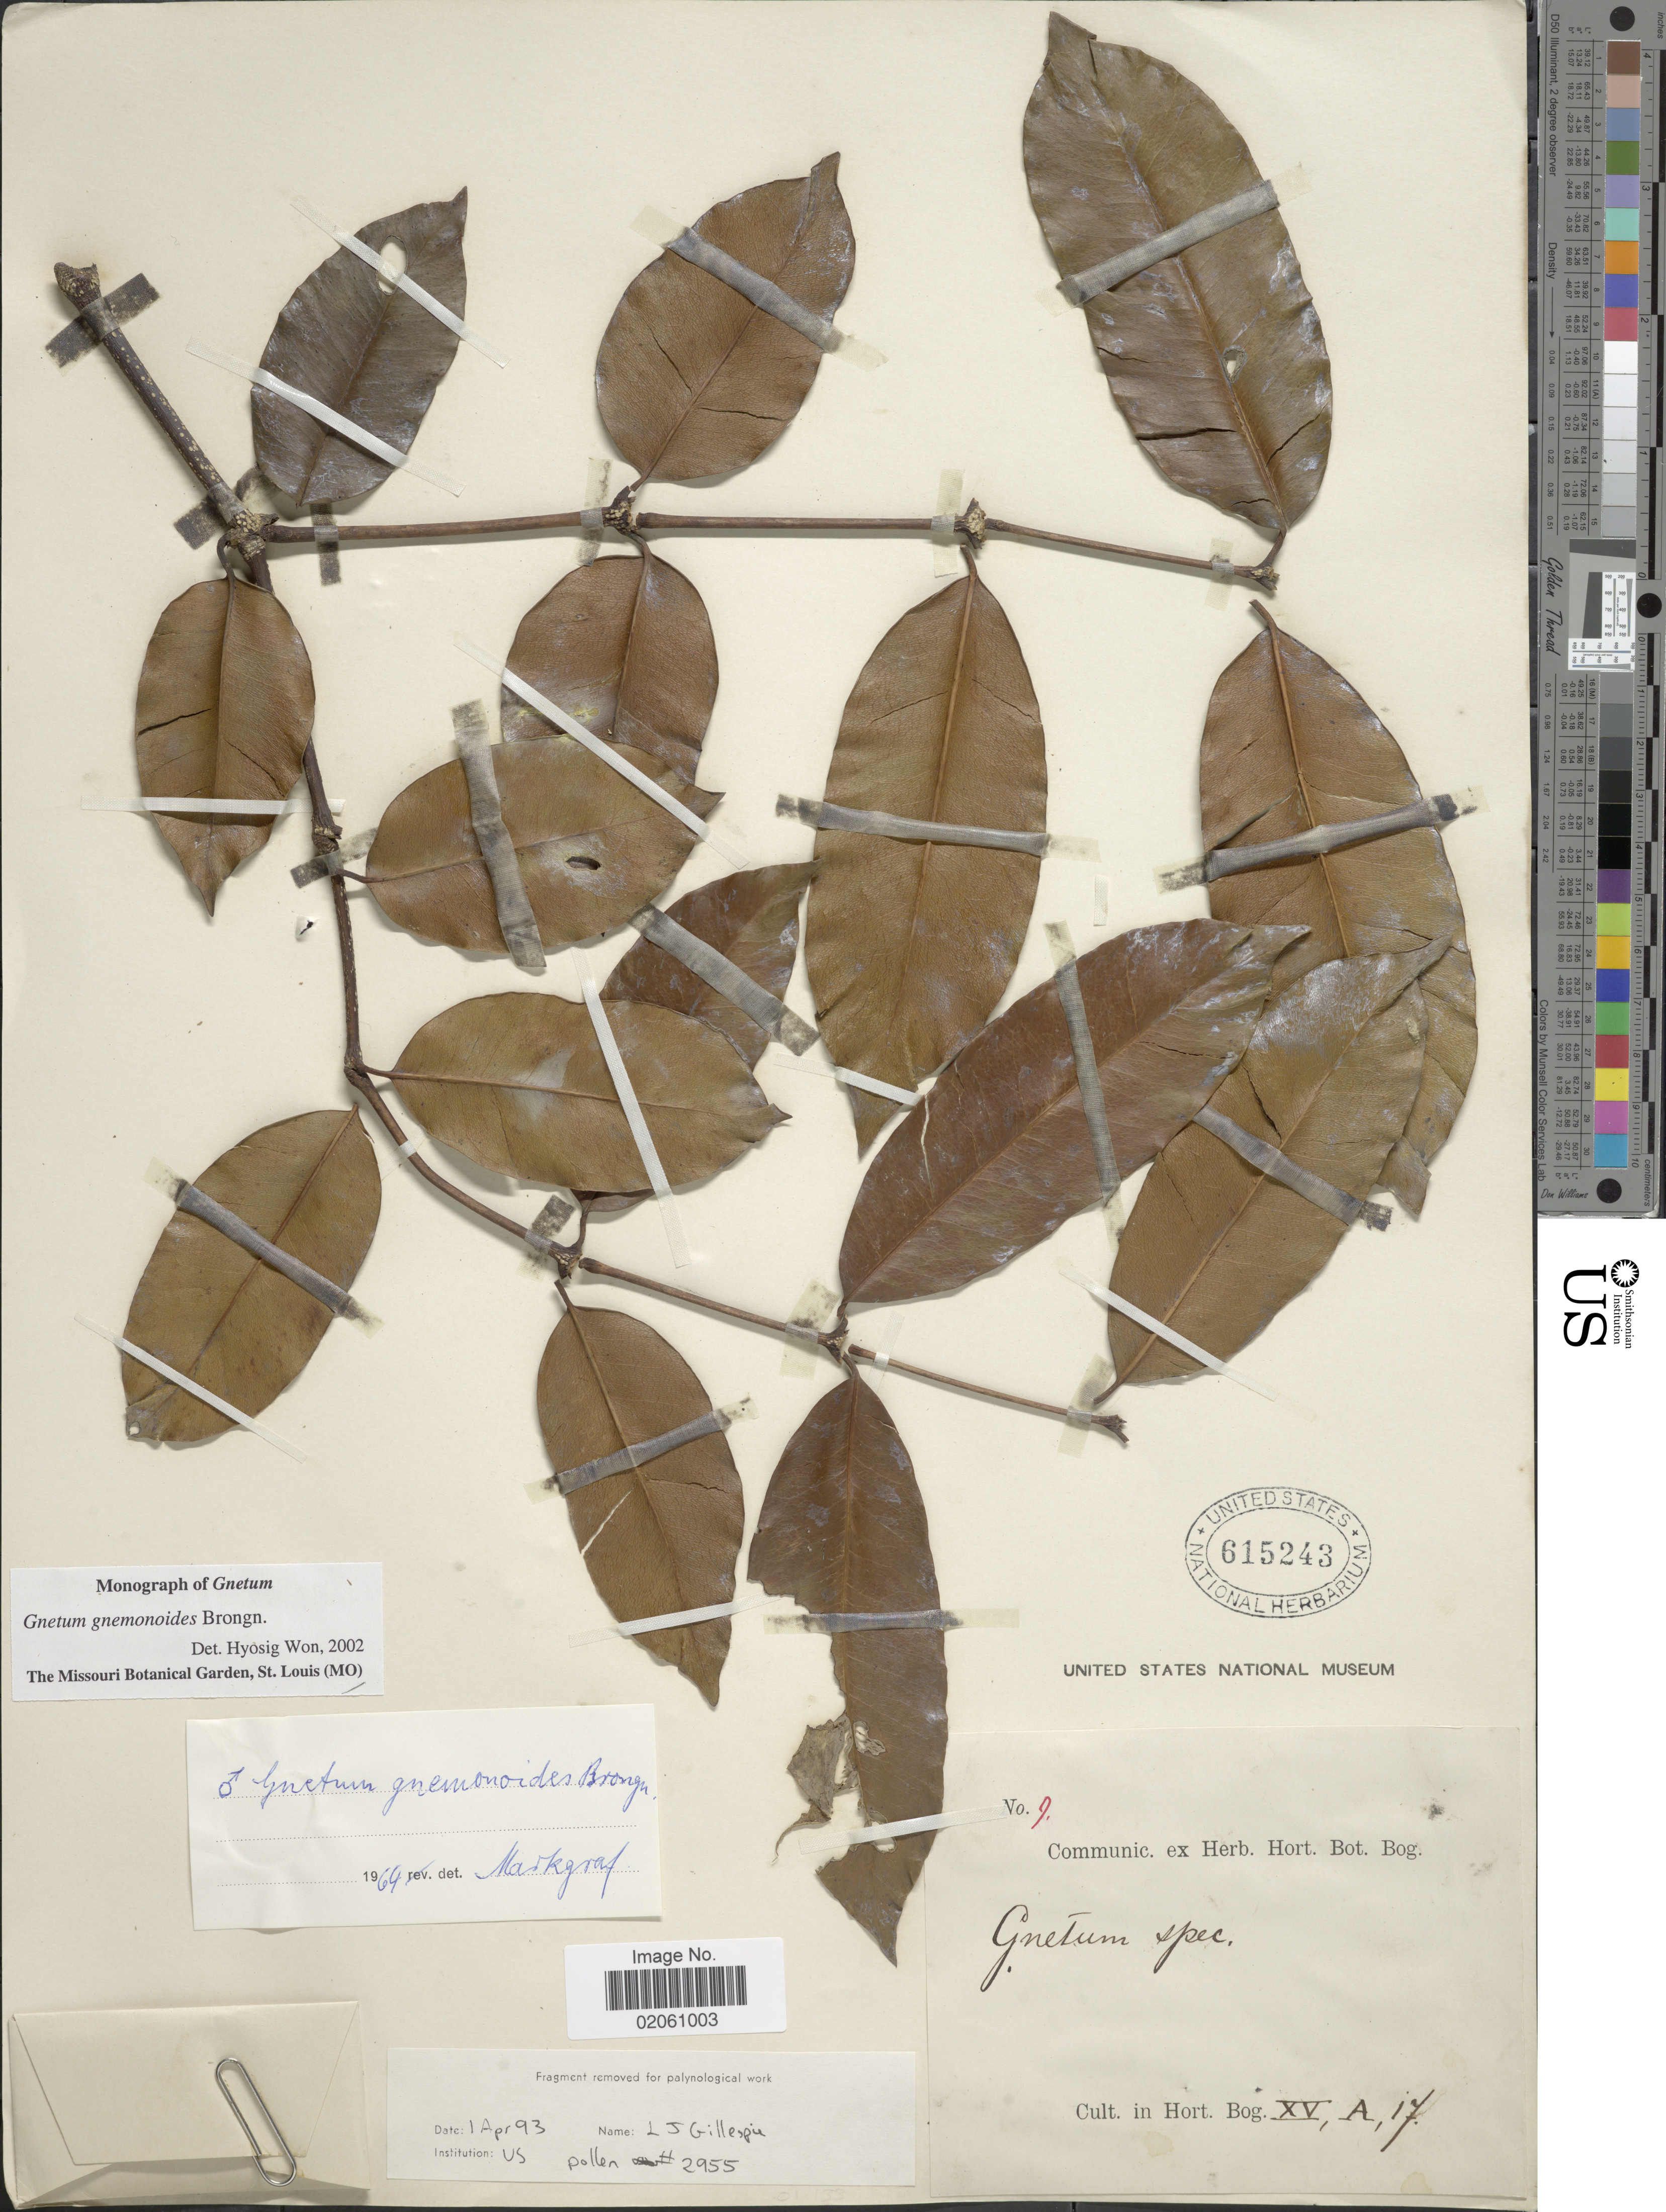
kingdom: Plantae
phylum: Tracheophyta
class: Gnetopsida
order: Gnetales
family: Gnetaceae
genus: Gnetum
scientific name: Gnetum gnemonoides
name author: Brongn.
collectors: ex herb. Hort. Bot. Bog.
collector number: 9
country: Indonesia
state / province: Java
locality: Cult. in Hort. Bog.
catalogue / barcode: US 615243